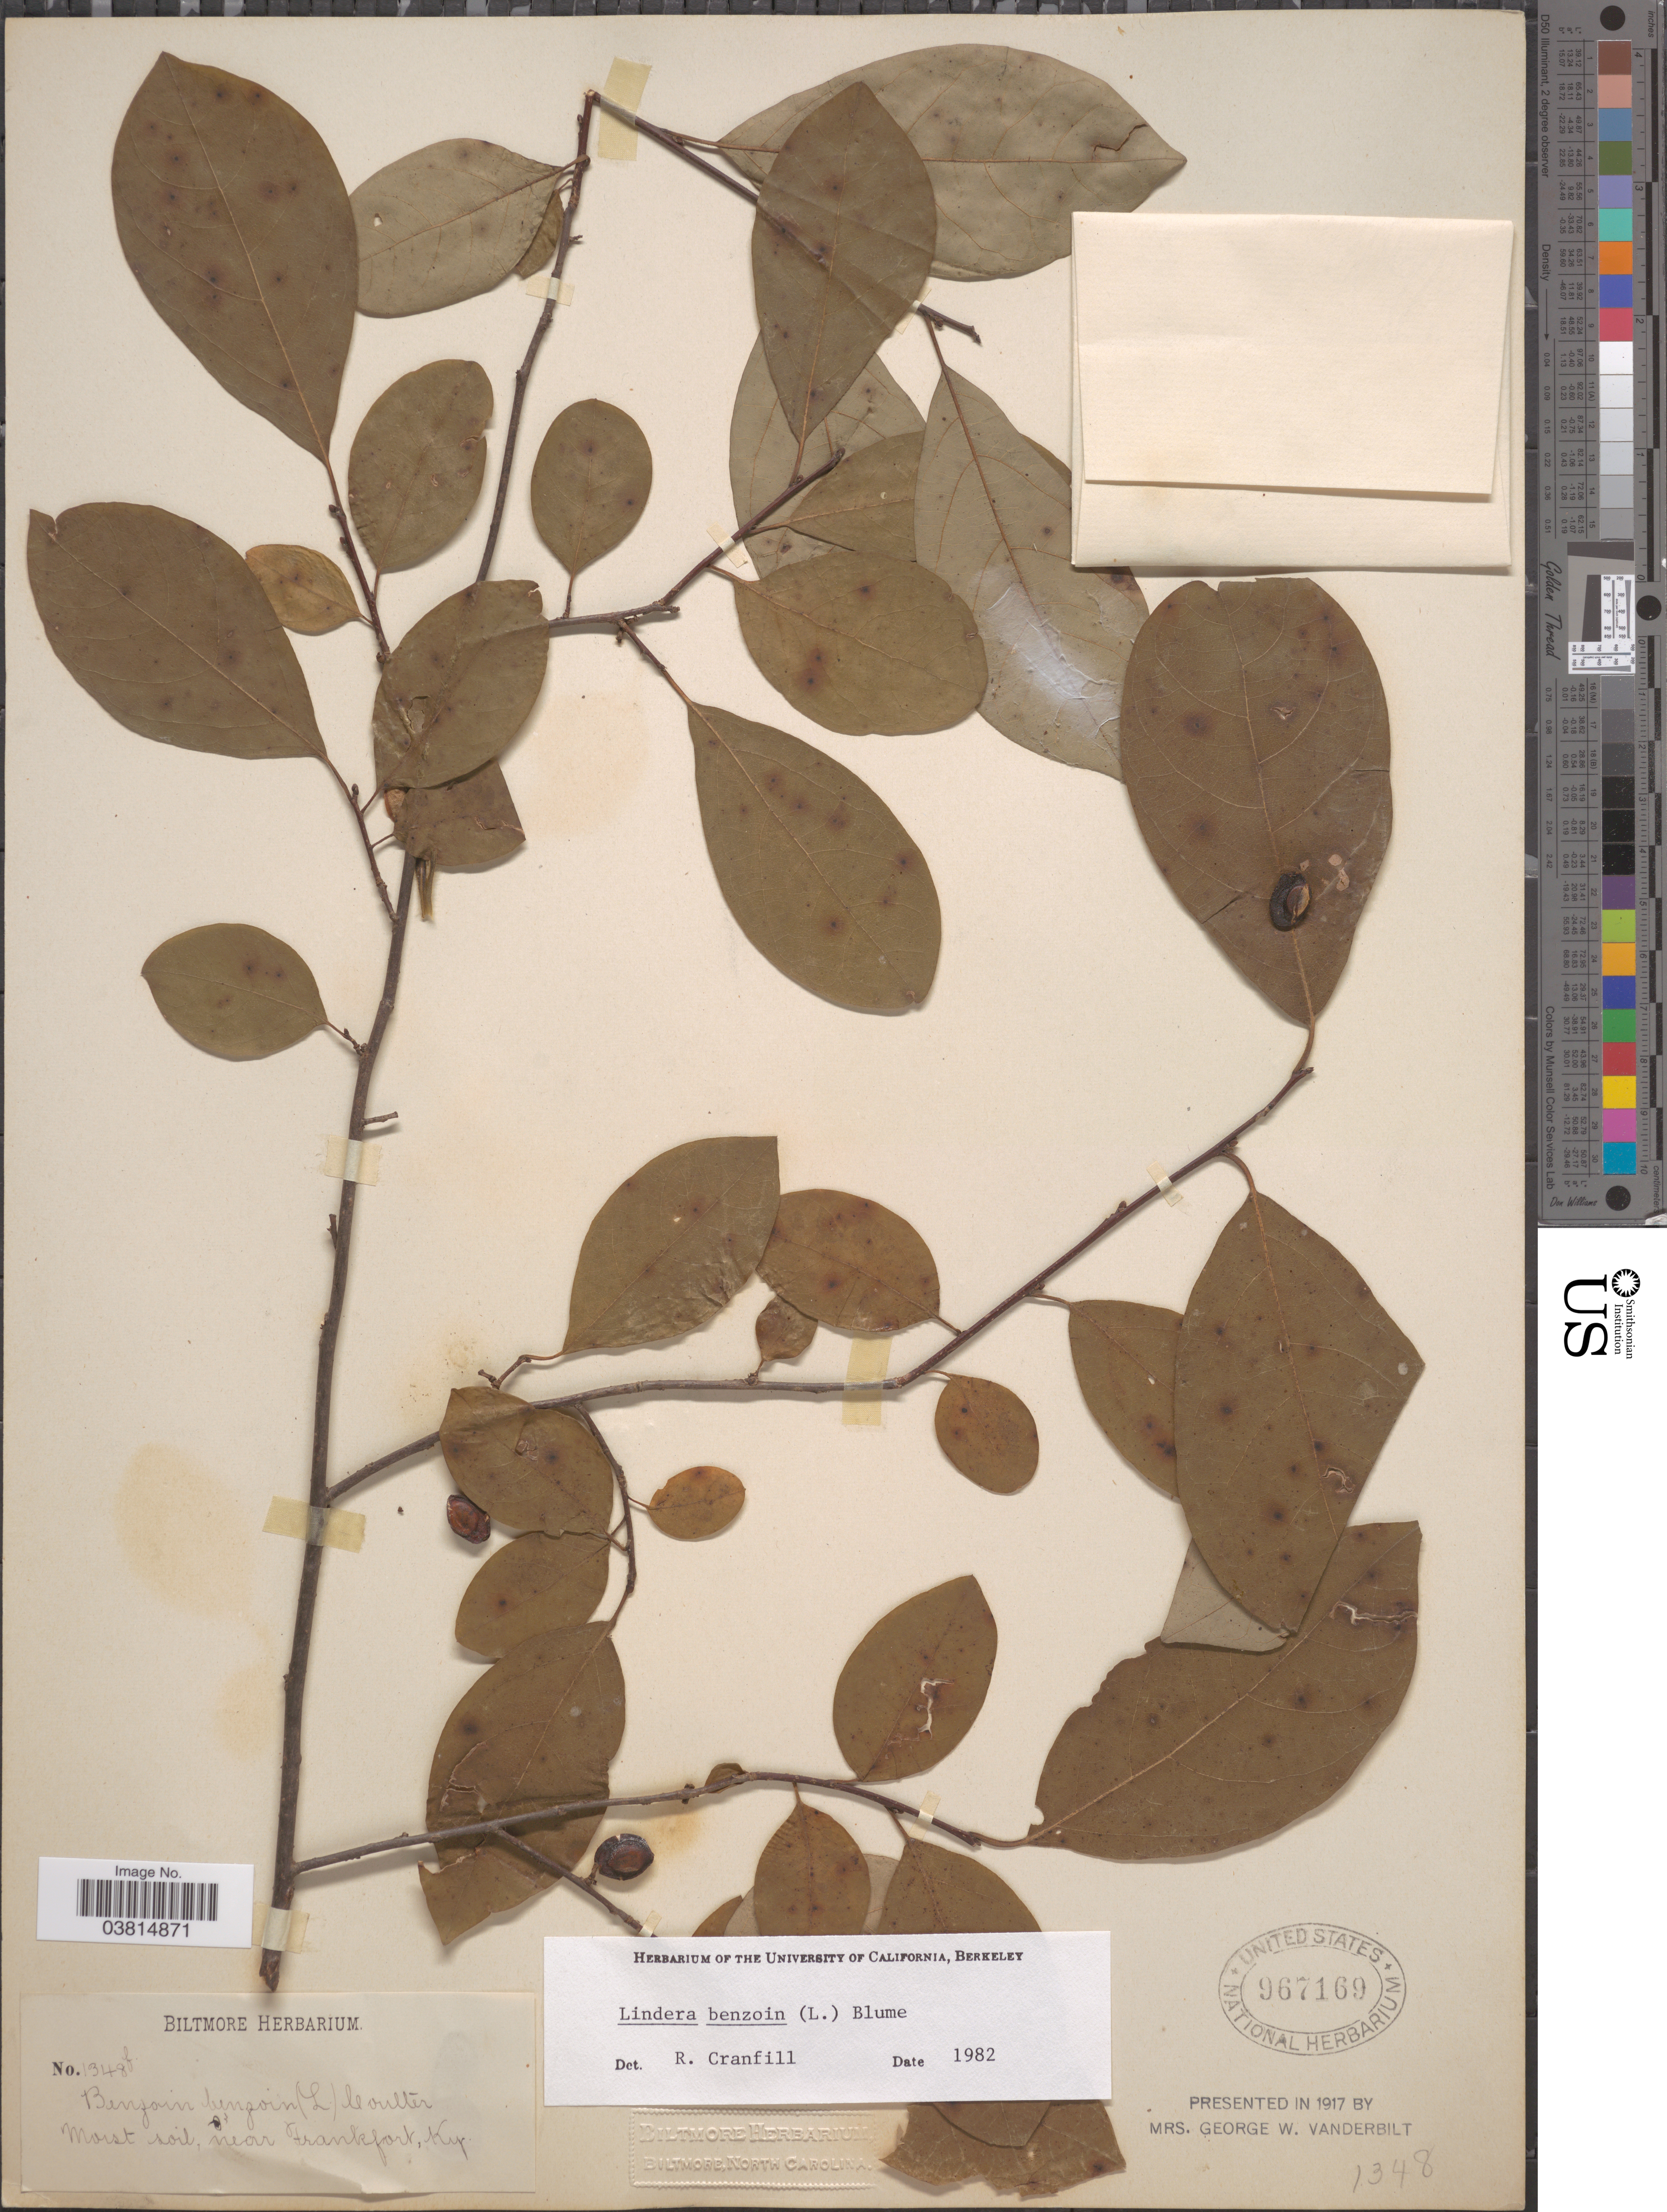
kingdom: Plantae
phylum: Tracheophyta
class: Magnoliopsida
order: Laurales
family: Lauraceae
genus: Lindera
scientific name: Lindera benzoin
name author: (L.) Blume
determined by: Cranfill, R.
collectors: ex herb. Biltmore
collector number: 1348b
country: United States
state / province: Kentucky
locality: Moist soil, near Frankfort.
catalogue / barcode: US 967169